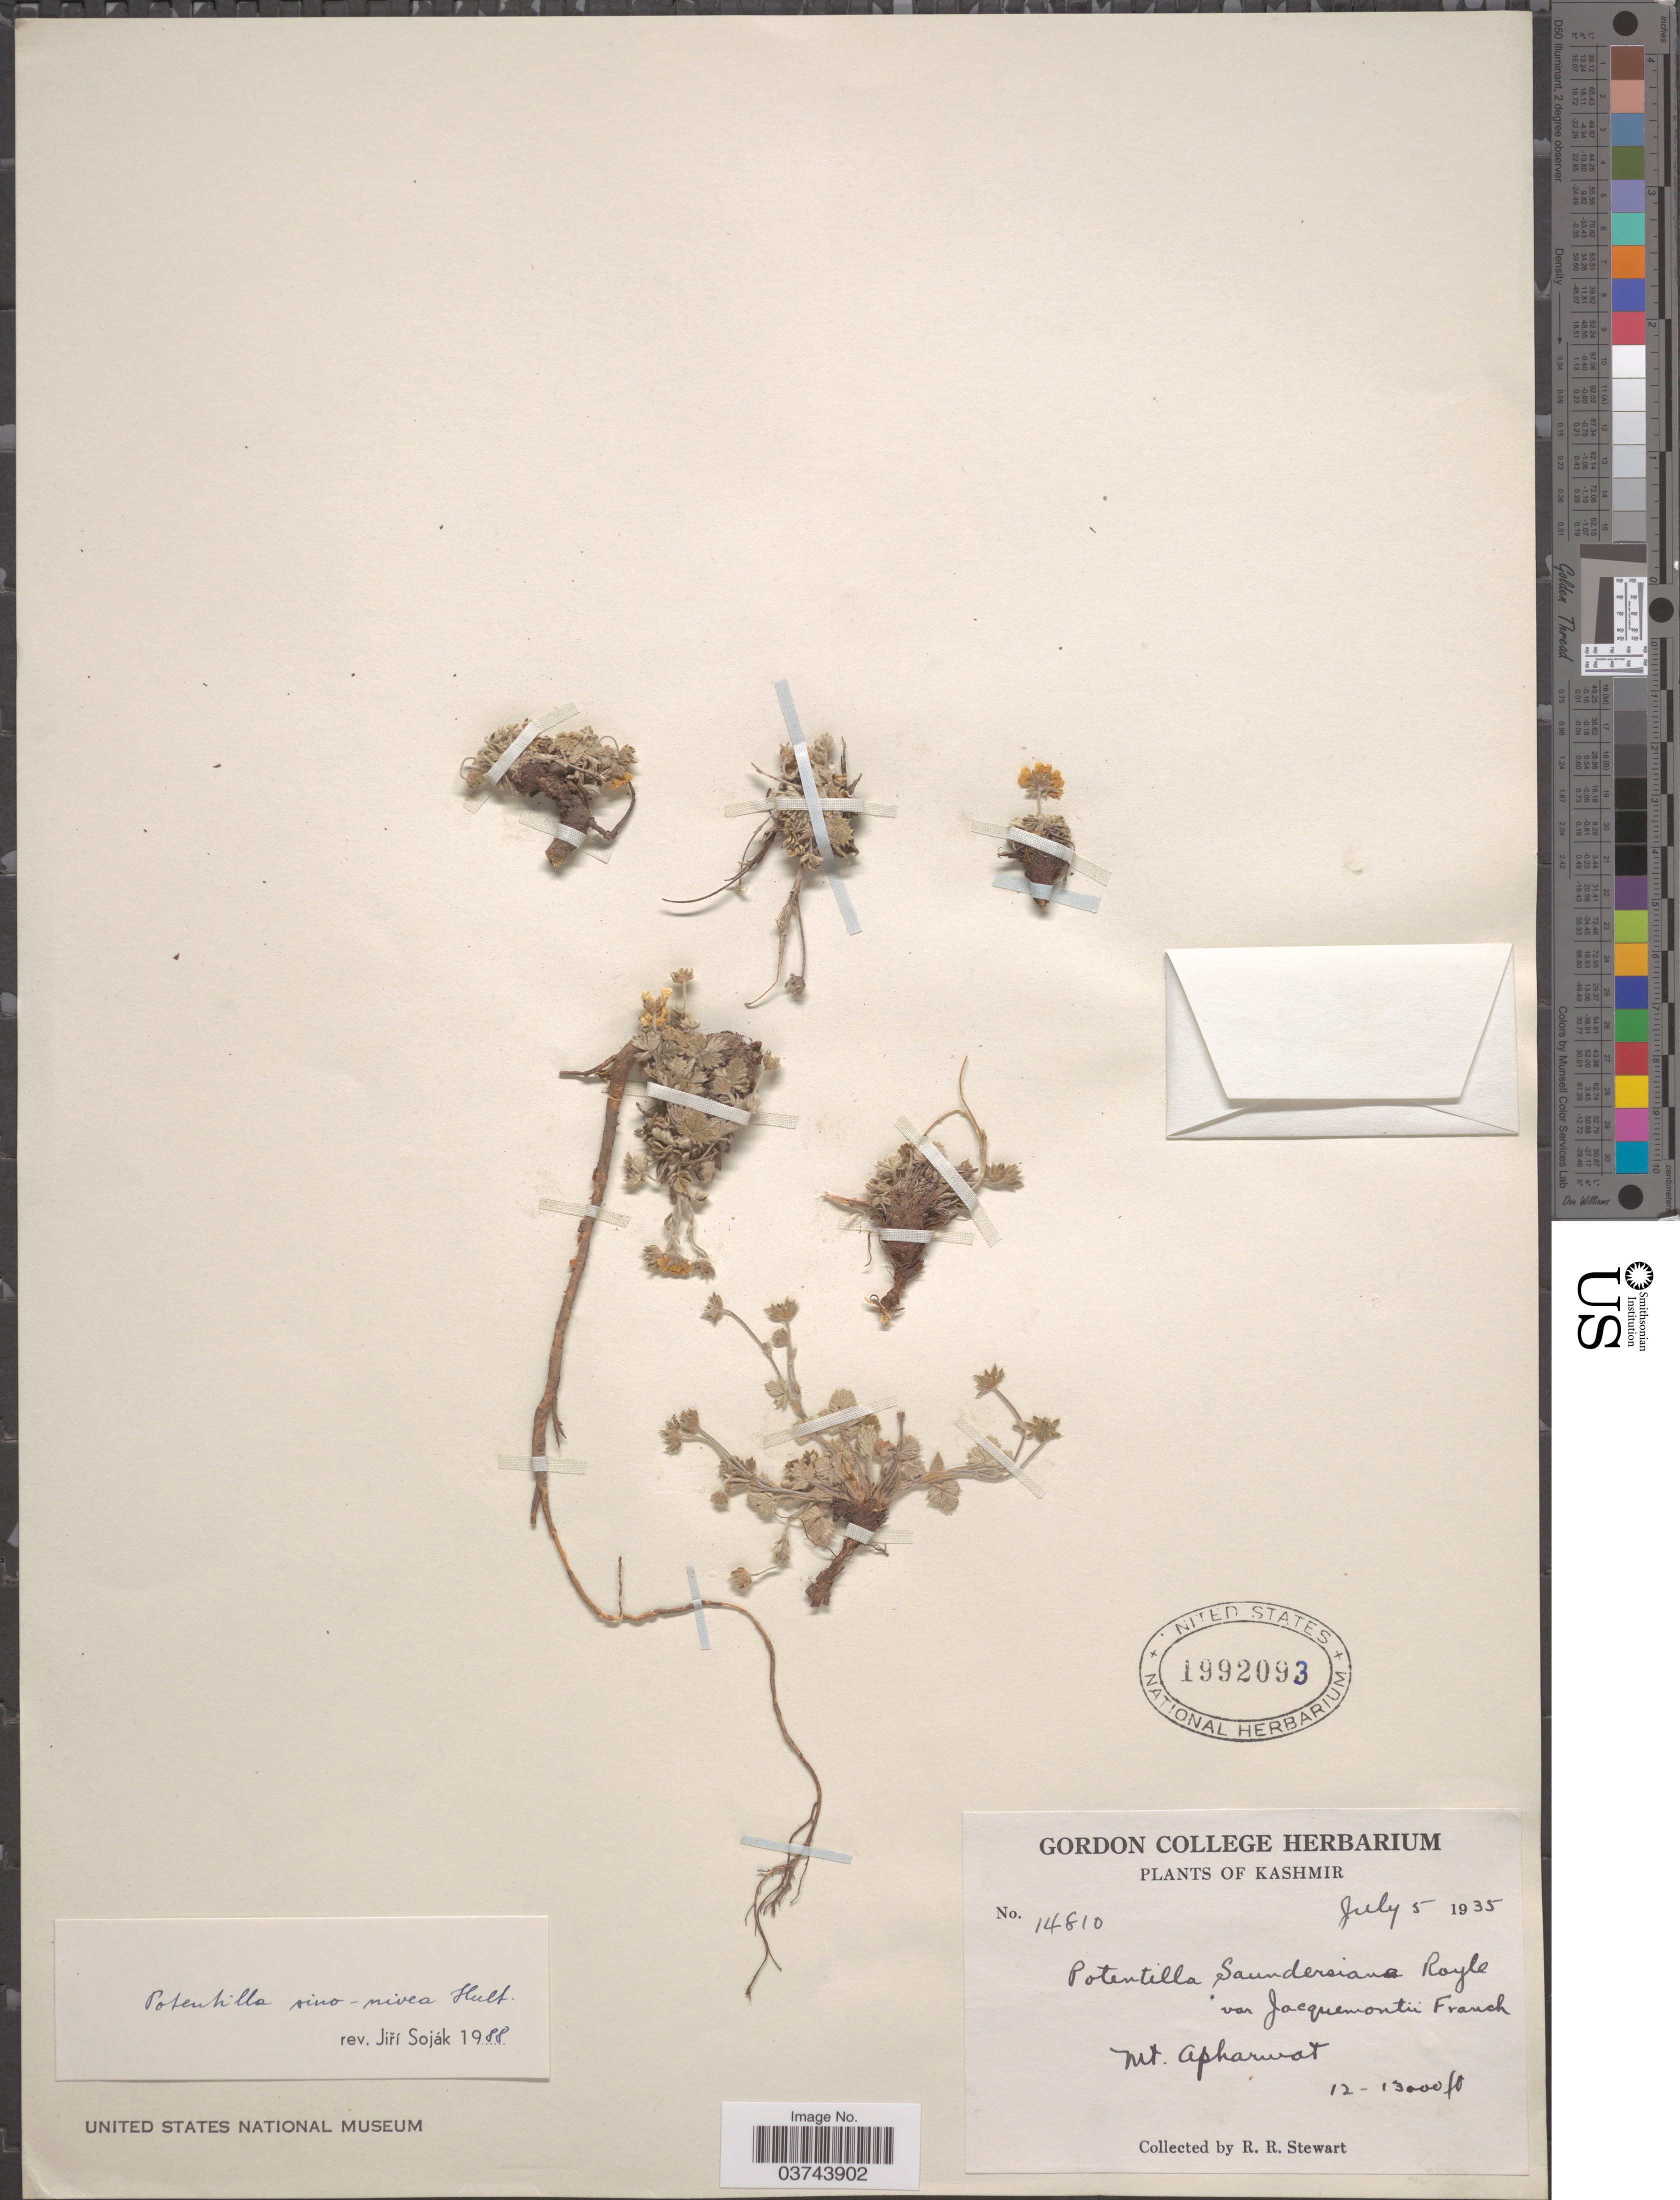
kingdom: Plantae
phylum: Tracheophyta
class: Magnoliopsida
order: Rosales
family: Rosaceae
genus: Potentilla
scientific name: Potentilla sino-nivea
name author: Hultén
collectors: R. Stewart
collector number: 14810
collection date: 1935-07-05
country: India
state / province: Jammu and Kashmir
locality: Kashmir. Mt. Apharwat.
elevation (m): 3658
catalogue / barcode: US 1992093